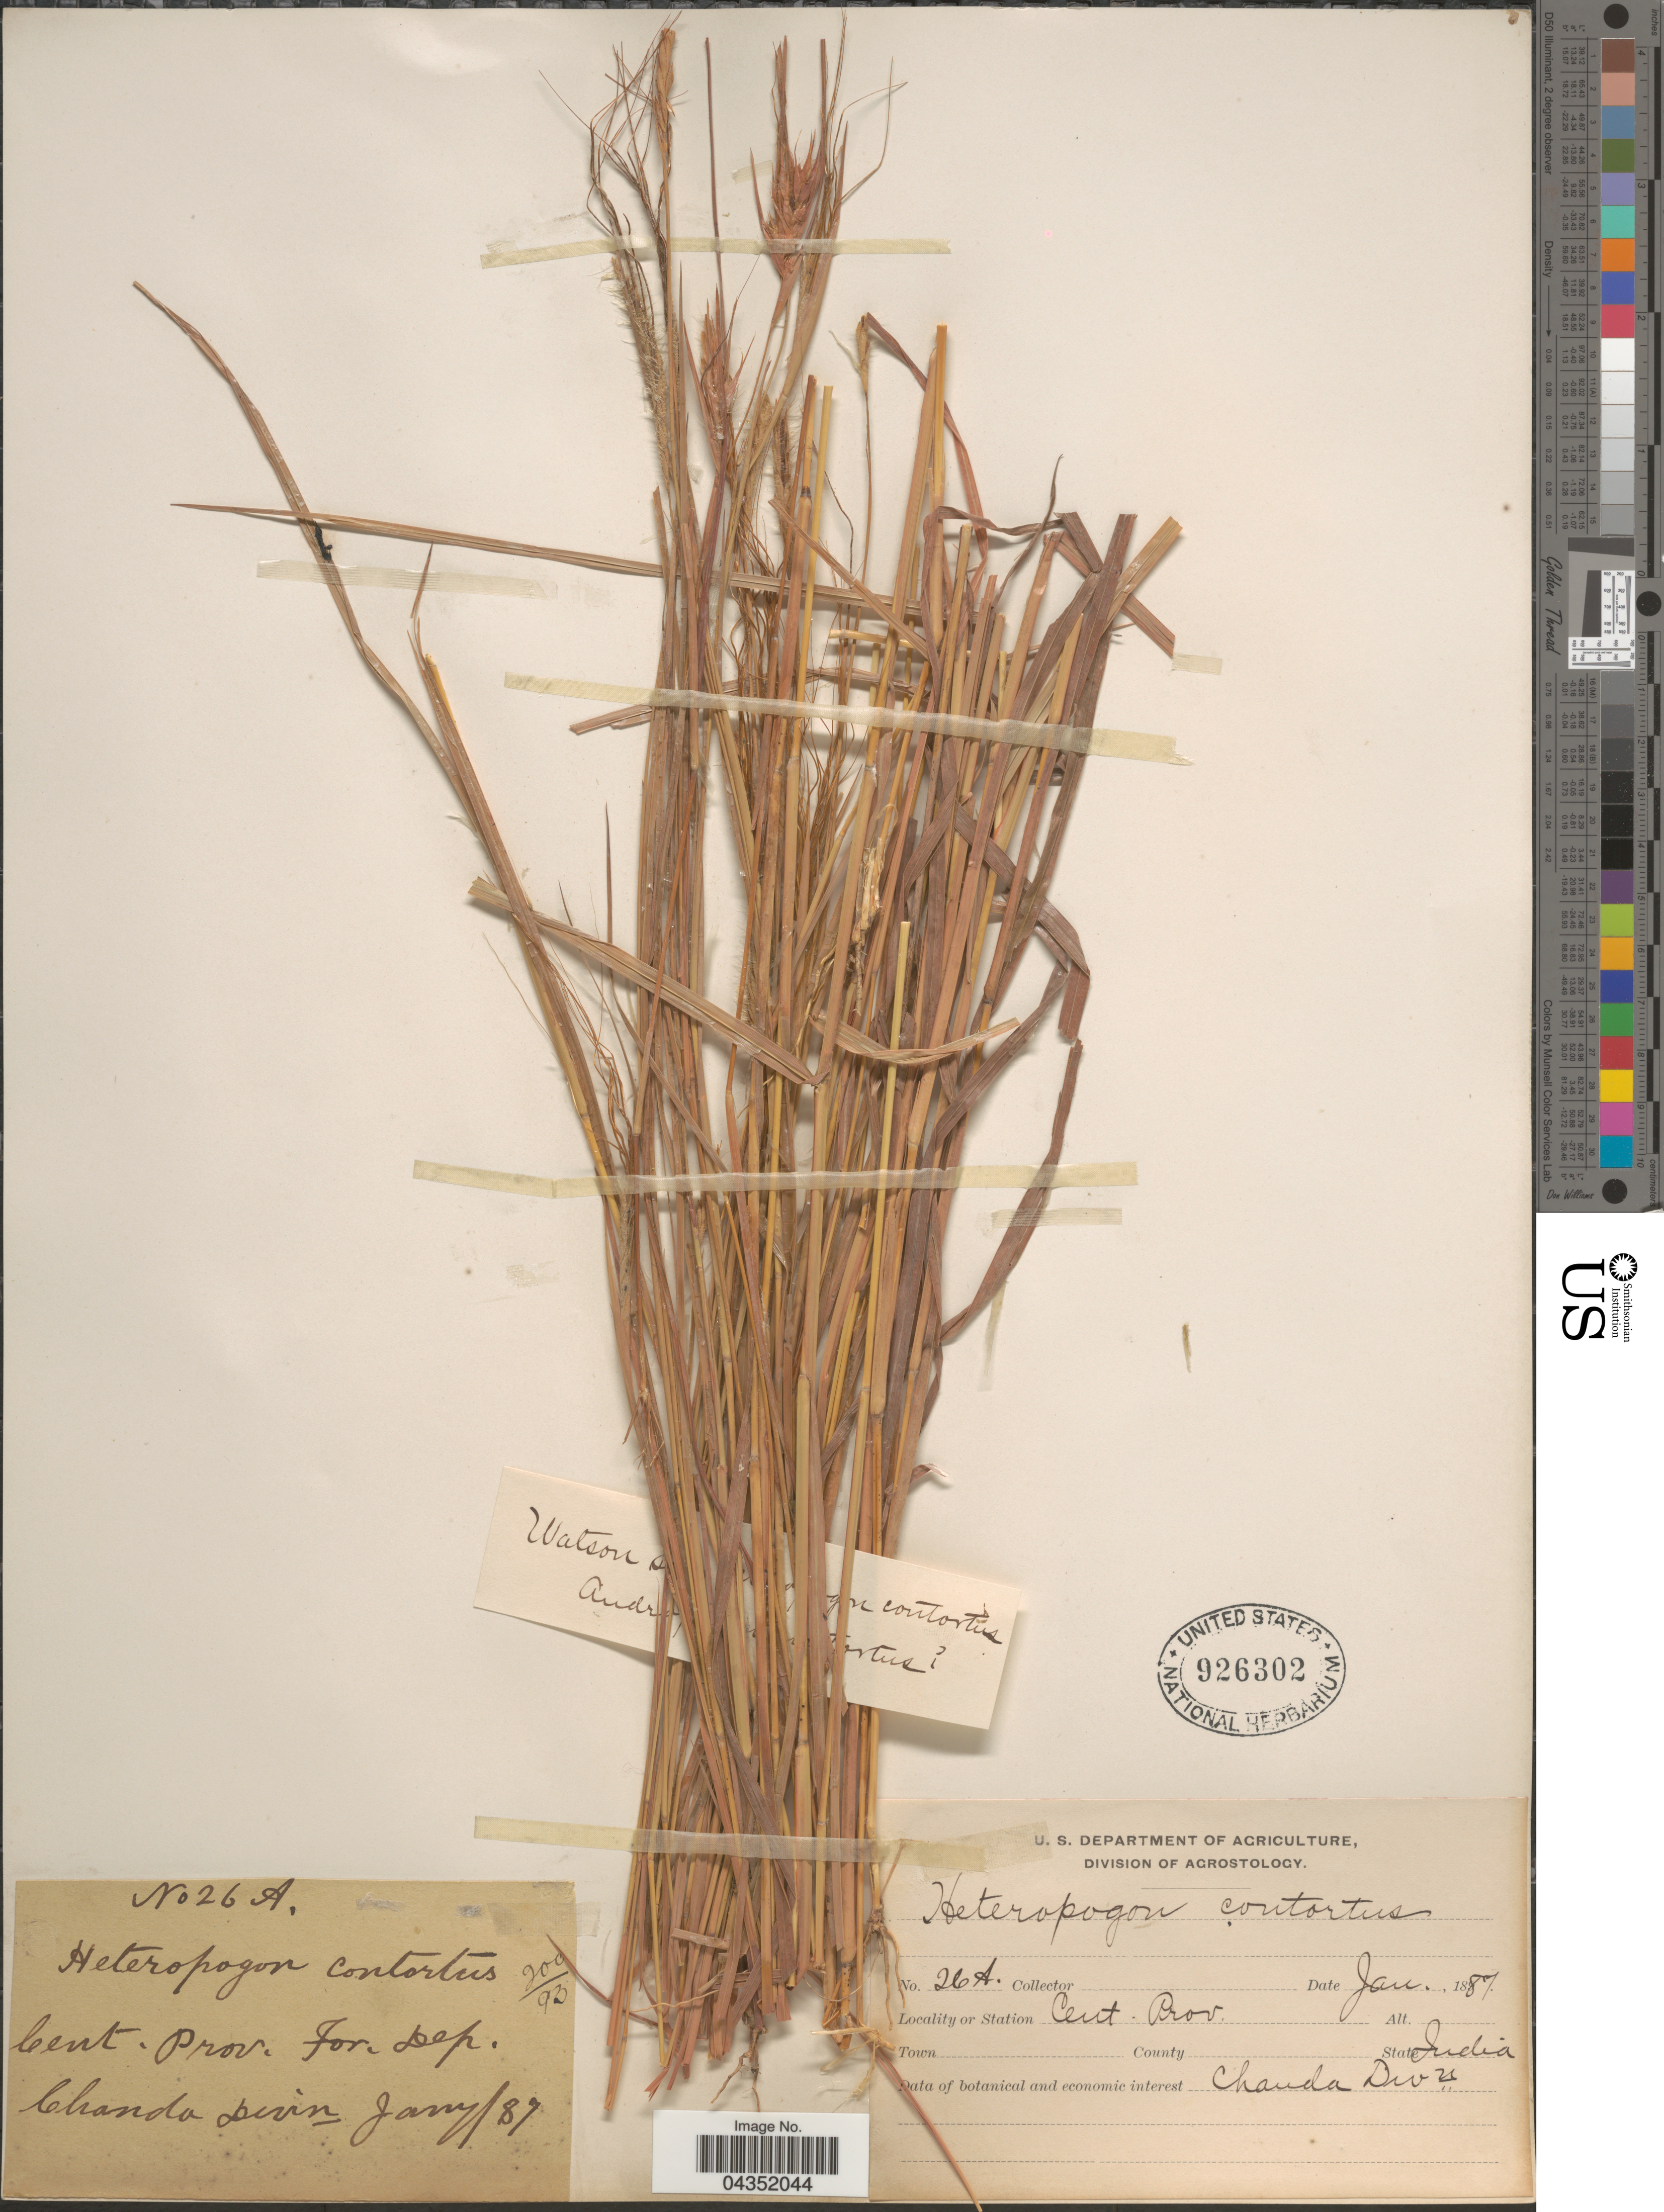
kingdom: Plantae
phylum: Tracheophyta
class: Liliopsida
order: Poales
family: Poaceae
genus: Heteropogon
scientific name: Heteropogon contortus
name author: (L.) P. Beauv. ex Roem. & Schult.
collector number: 26A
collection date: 1887-01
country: India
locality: Cent. Prov. For. Dep. Chanda Divn.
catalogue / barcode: US 926302